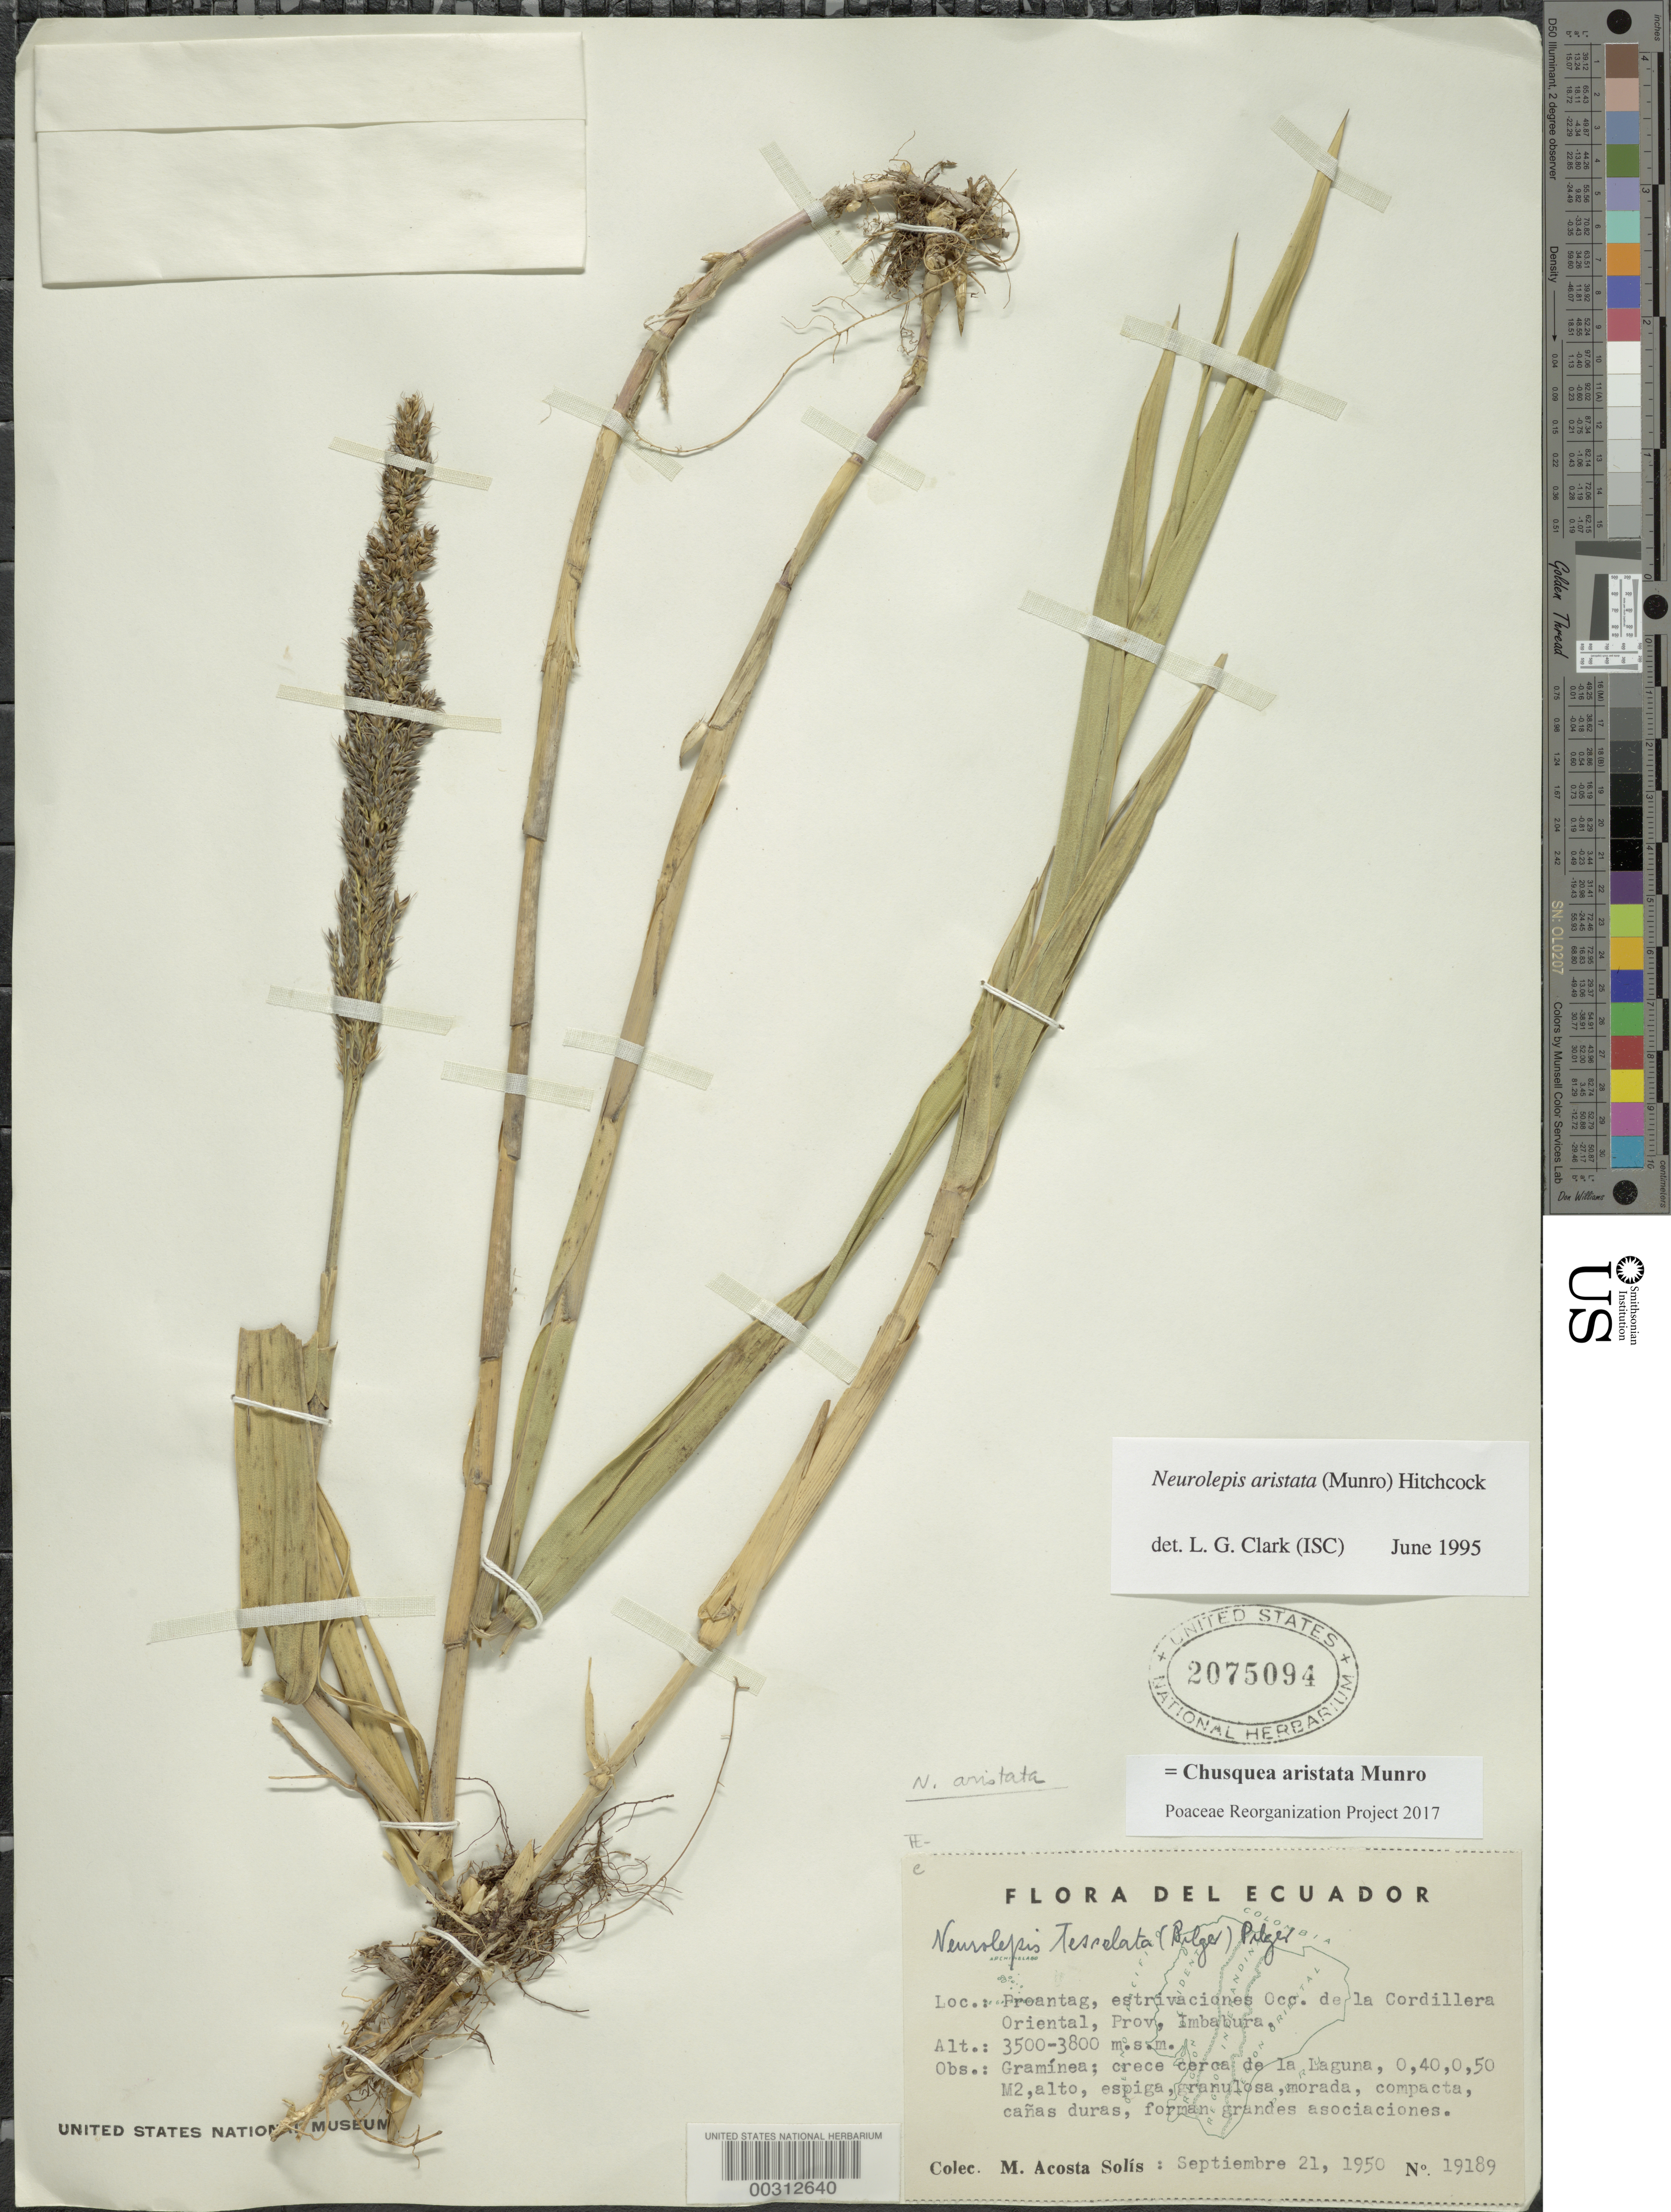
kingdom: Plantae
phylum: Tracheophyta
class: Liliopsida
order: Poales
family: Poaceae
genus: Chusquea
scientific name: Chusquea aristata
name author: Munro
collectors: M. Acosta Solis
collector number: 19189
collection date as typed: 21 Sep 1950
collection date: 1950-09-21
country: Ecuador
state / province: Imbabura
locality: Proadtag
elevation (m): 3500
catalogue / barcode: US 2075094